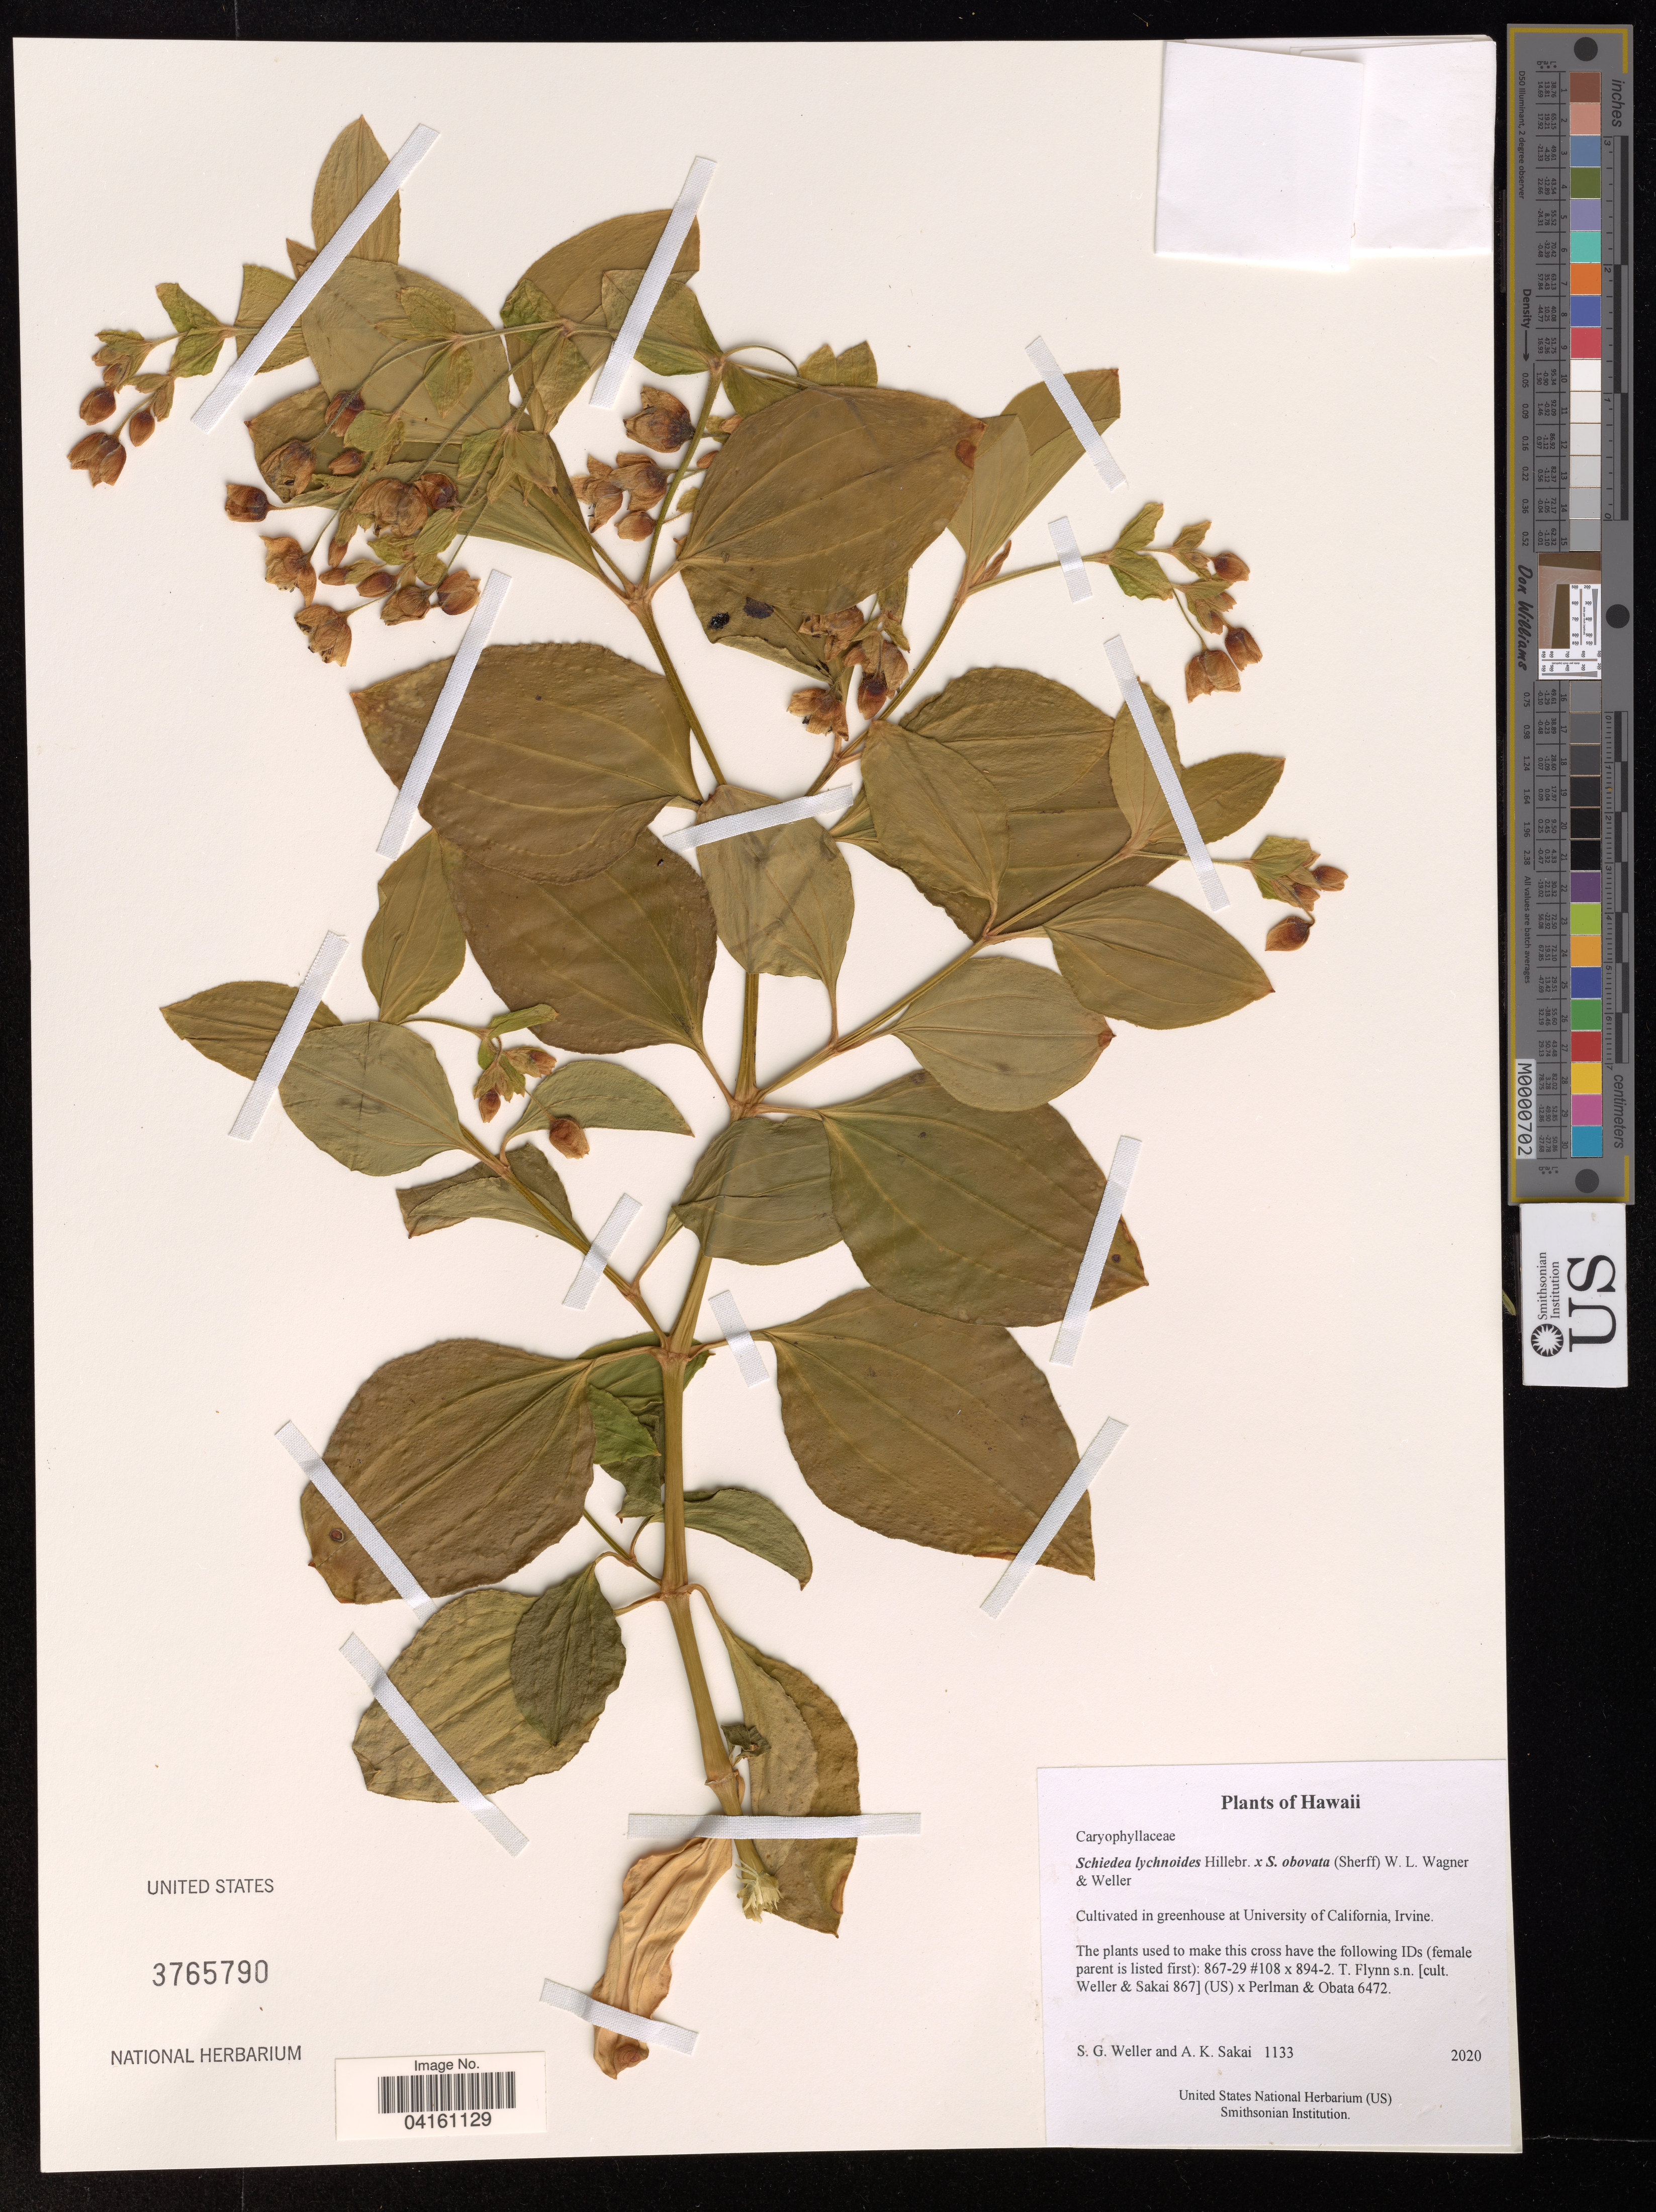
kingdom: Plantae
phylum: Tracheophyta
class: Magnoliopsida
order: Caryophyllales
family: Caryophyllaceae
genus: Schiedea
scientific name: Schiedea lychnoides x S. obovata (Sherff) W.L. Wagner & Weller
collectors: S. G. Weller & A. Sakai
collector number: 1133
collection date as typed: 2020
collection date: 2020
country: United States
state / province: California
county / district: Orange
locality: Cultivated in greenhouse at University of California, Irvine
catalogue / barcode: US 3765790